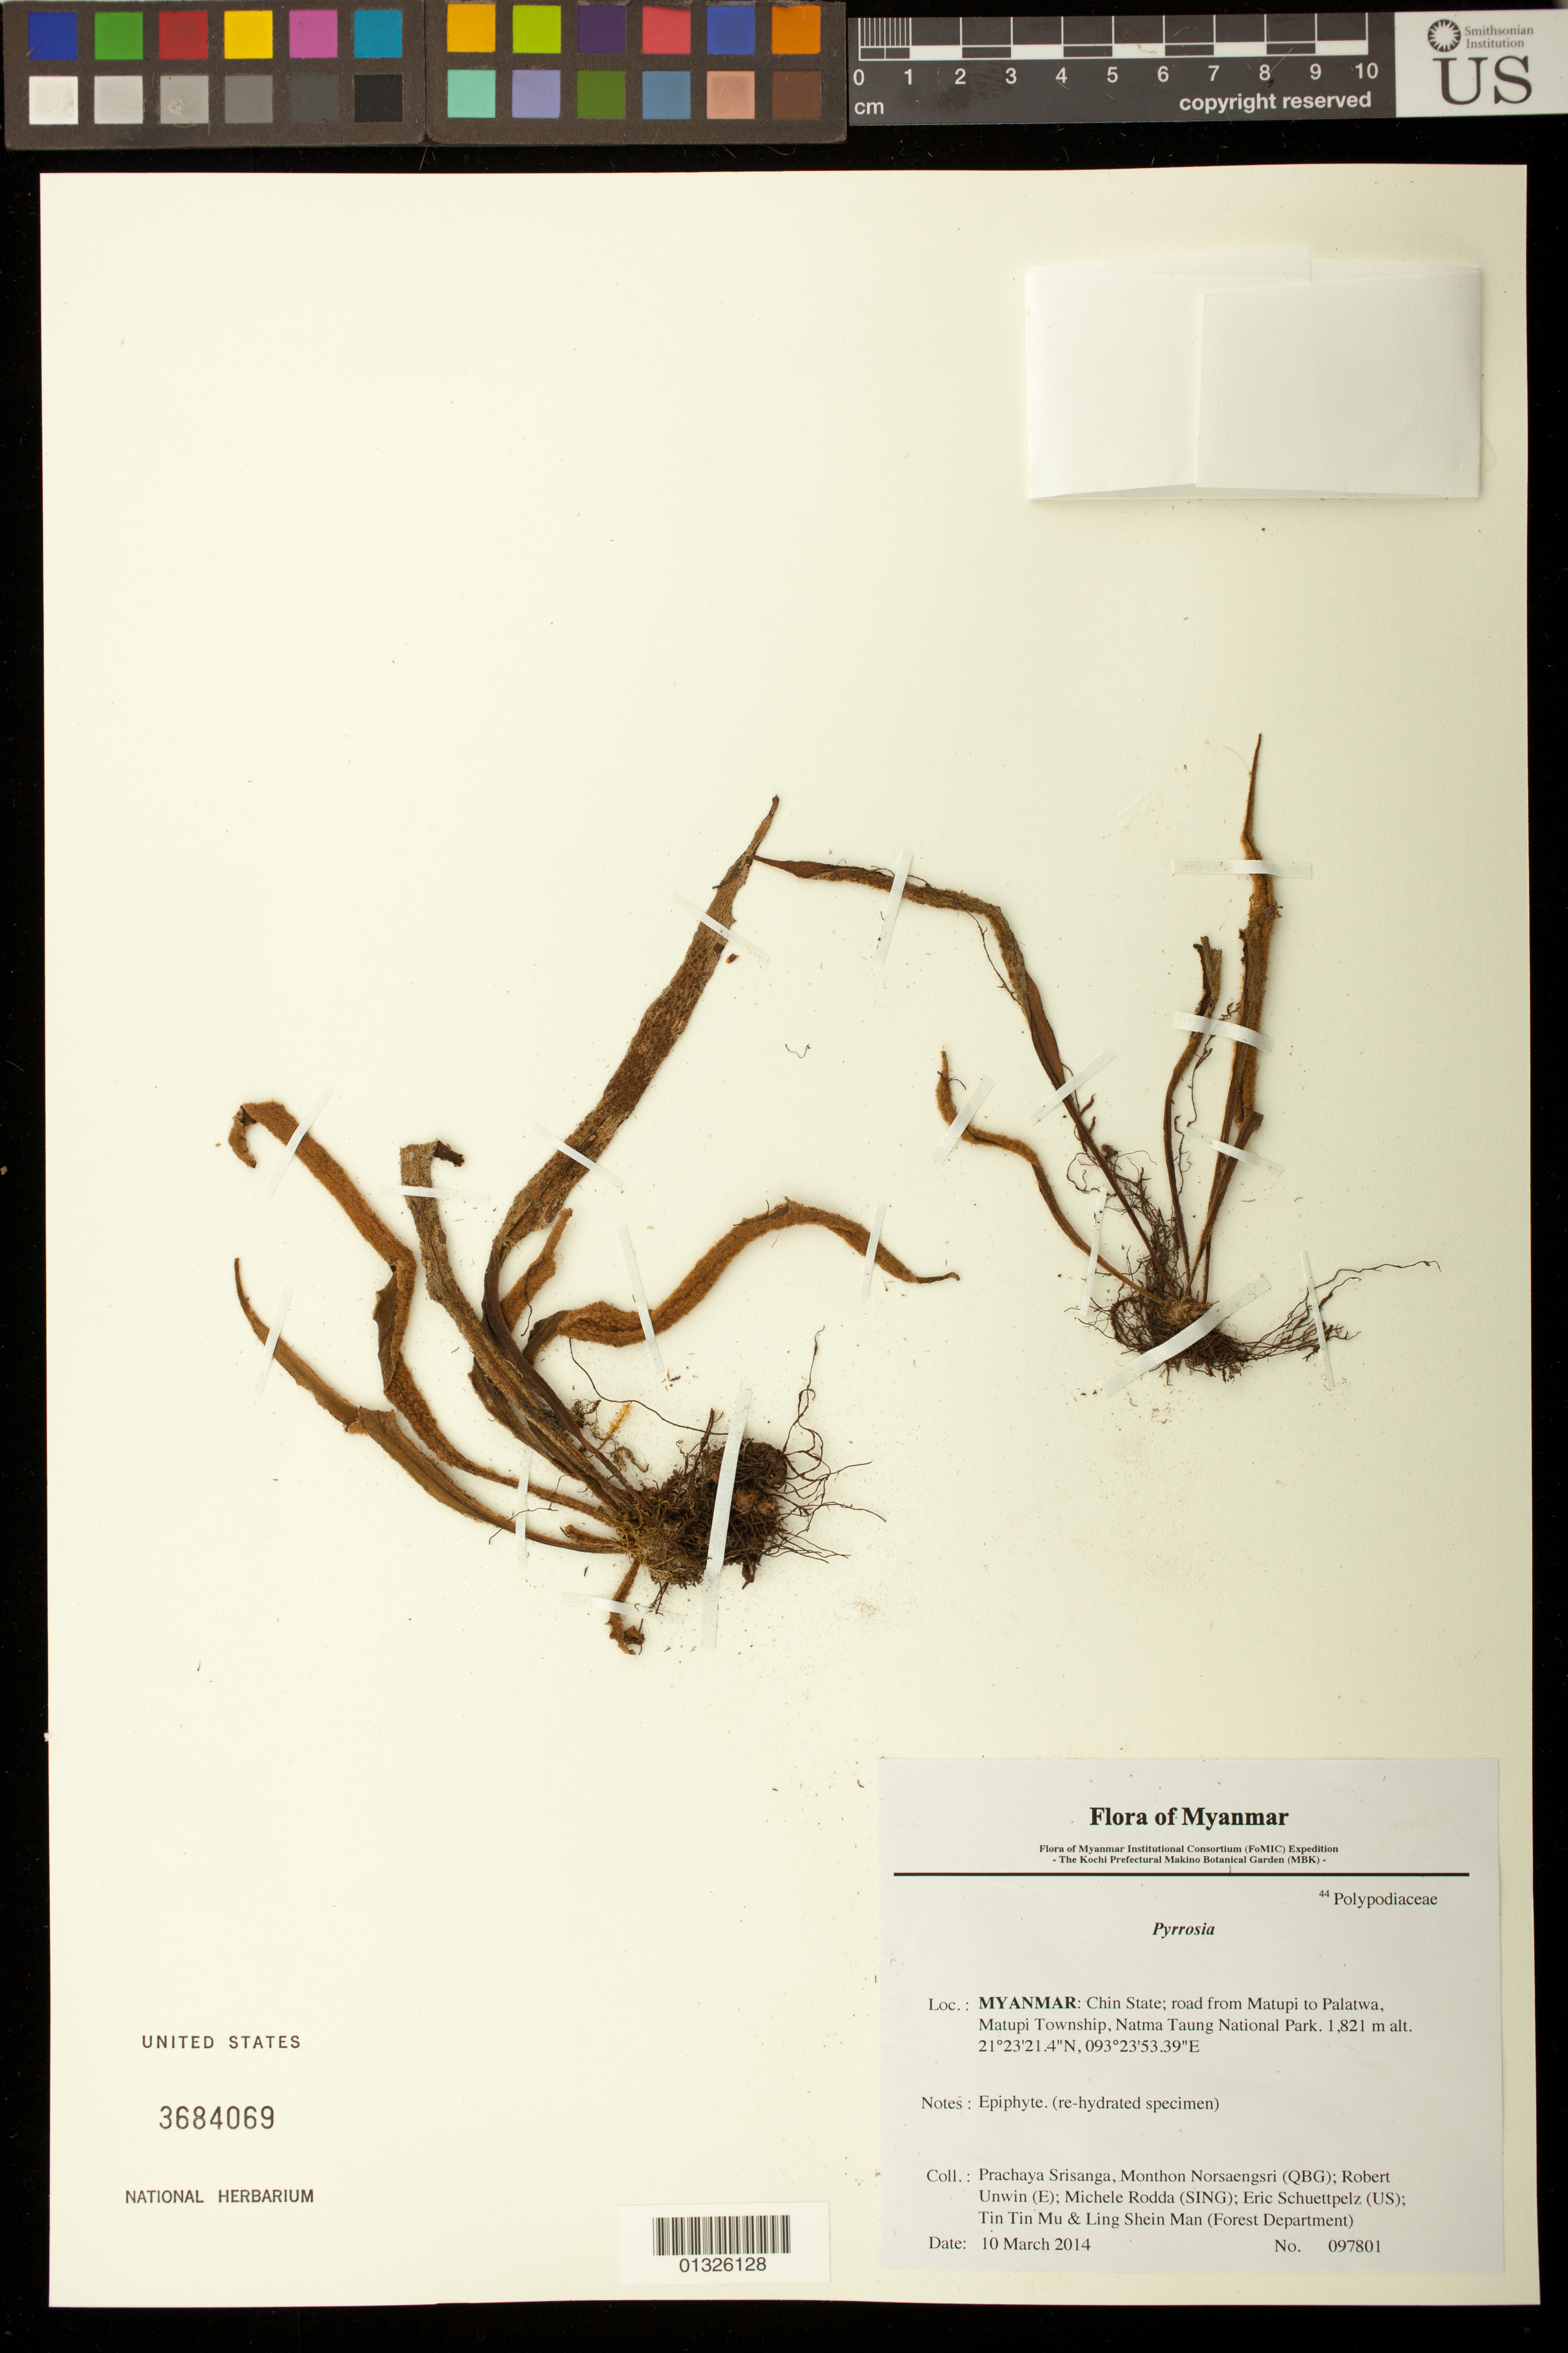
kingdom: Plantae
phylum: Tracheophyta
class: Polypodiopsida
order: Polypodiales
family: Polypodiaceae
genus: Pyrrosia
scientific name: Pyrrosia sp.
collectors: P. Srisanga, M. Norsaengsri, R. Unwin, M. Rodda, E. Schuettpelz, Tin Tin Mu & Ling Shein Man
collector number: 97801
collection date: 2014-03-10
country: Myanmar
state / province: Chin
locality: Road from Matupi to Palatwa, Matupi Township, Natma Taung National Park.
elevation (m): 1821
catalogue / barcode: US 3684069